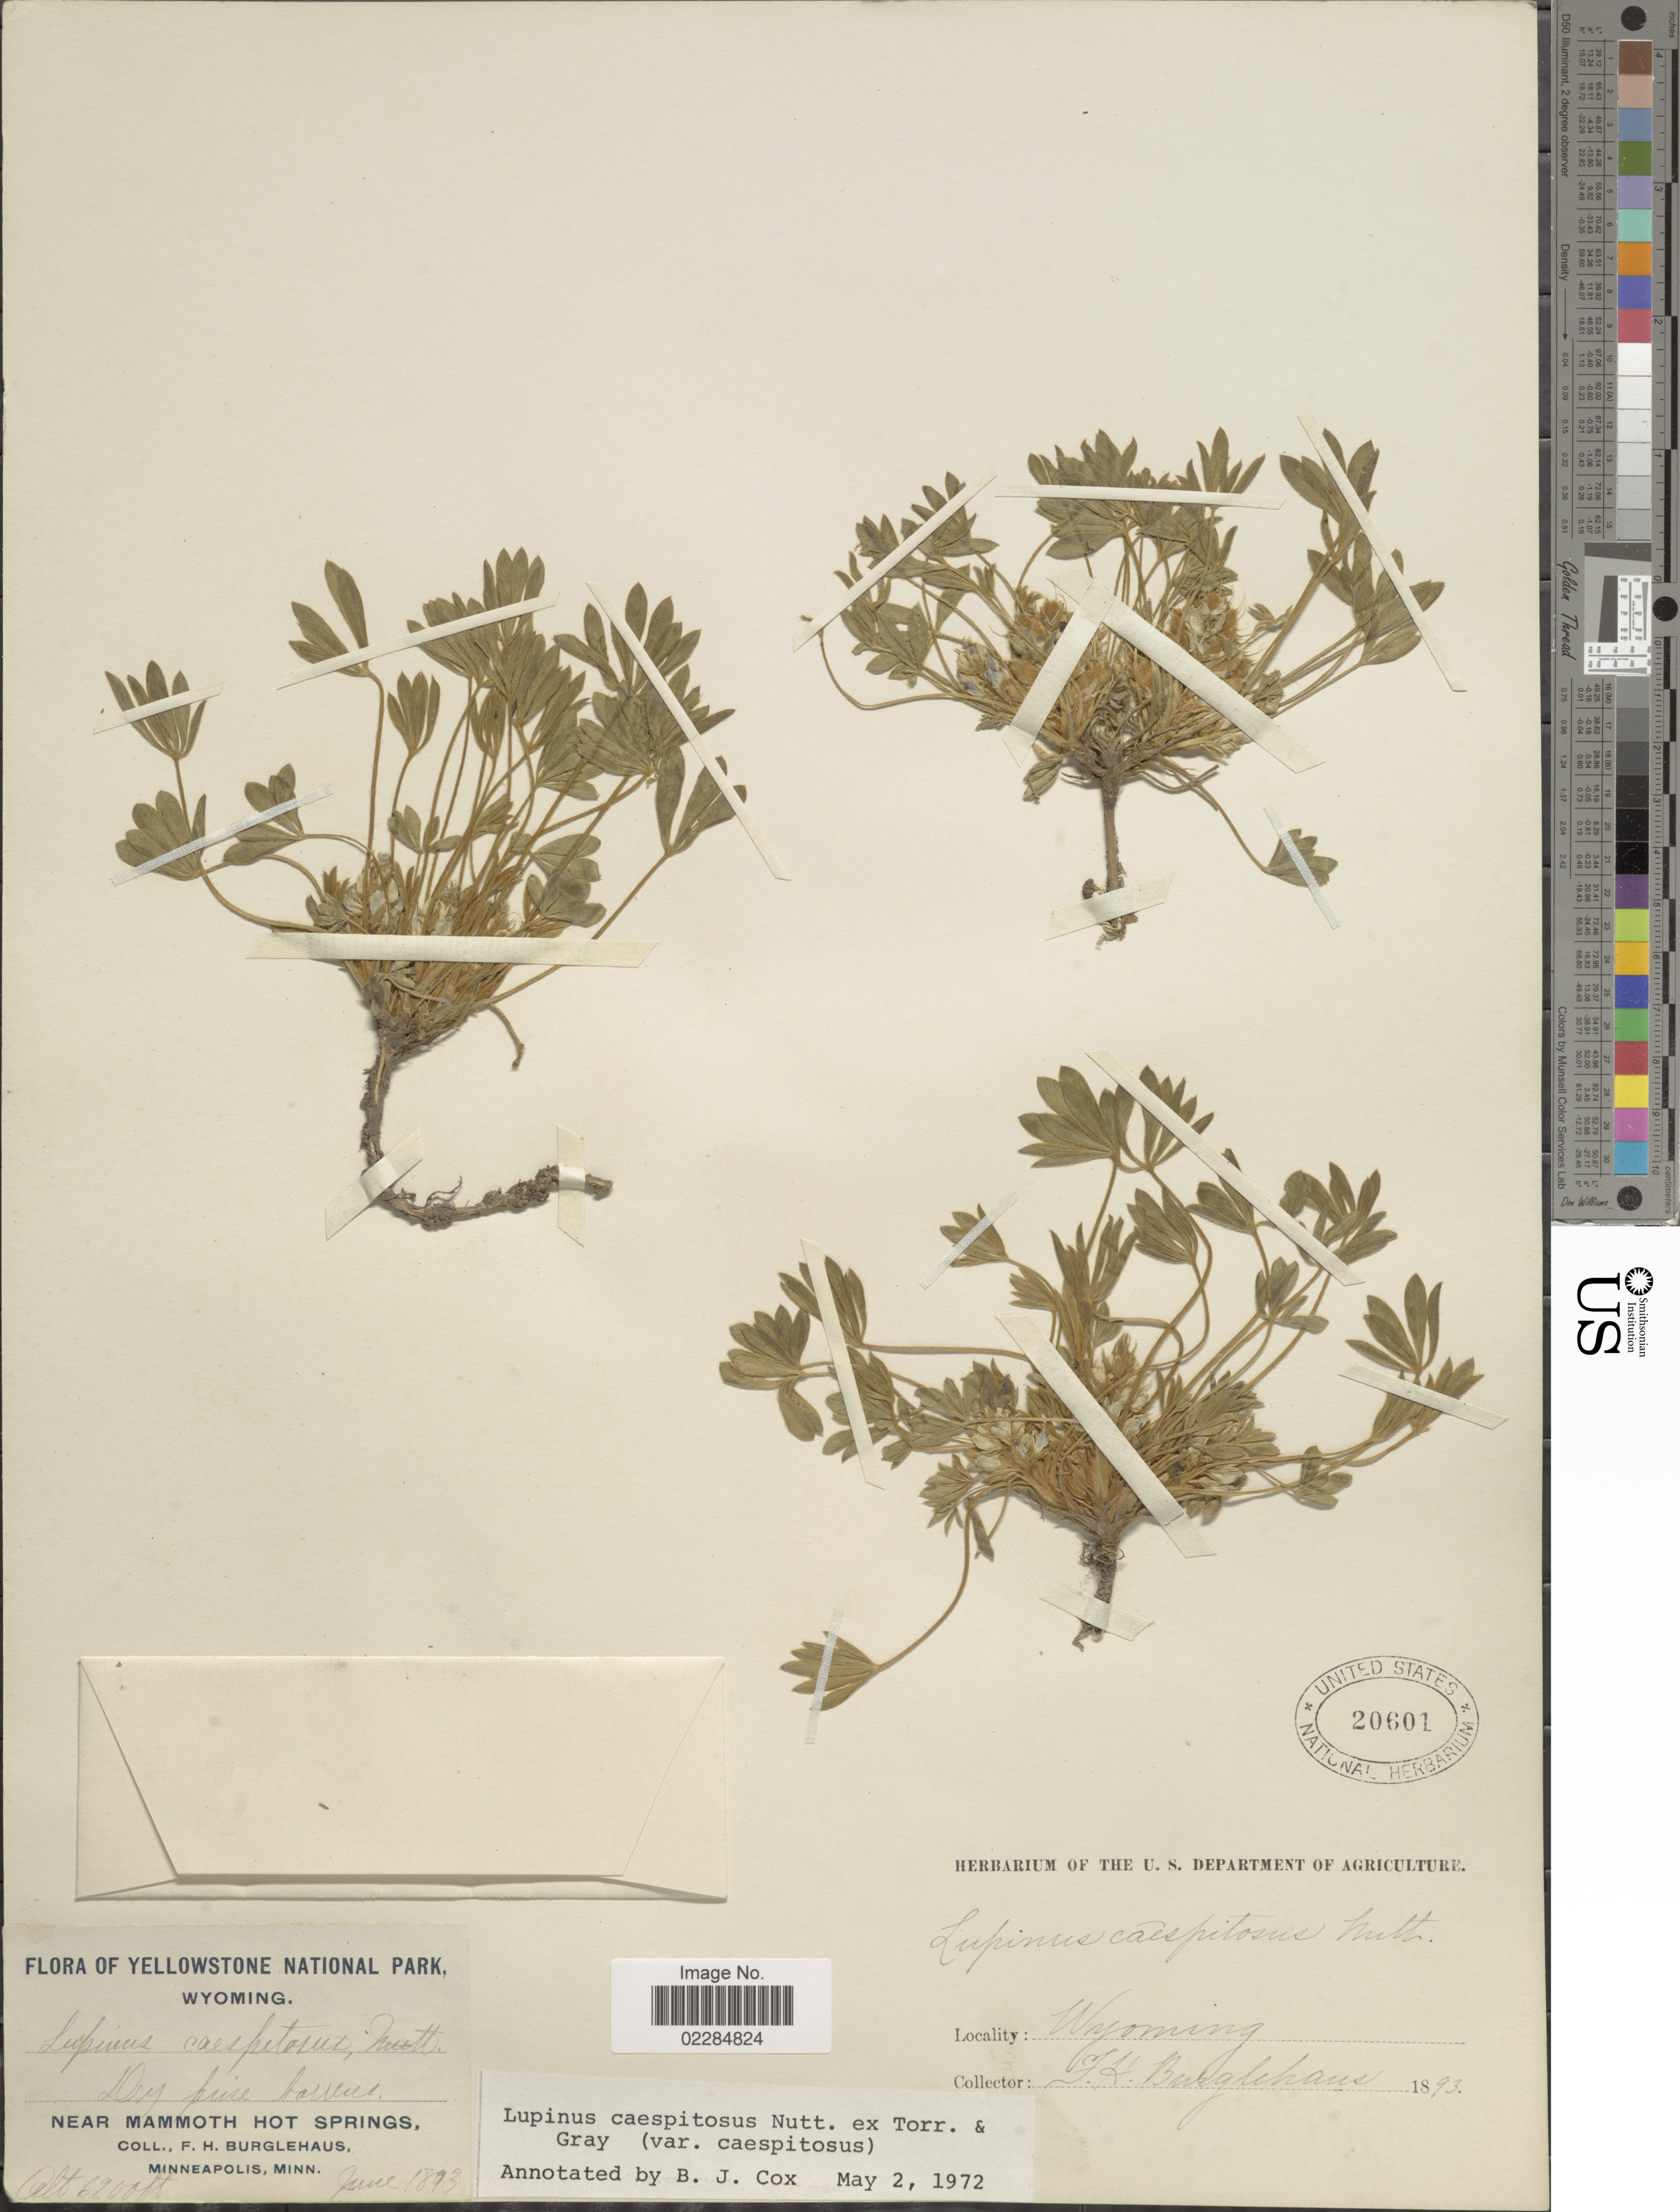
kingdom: Plantae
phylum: Tracheophyta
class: Magnoliopsida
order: Fabales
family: Fabaceae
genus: Lupinus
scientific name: Lupinus caespitosus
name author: Nutt.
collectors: F. Burglehaus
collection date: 1893-06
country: United States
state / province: Wyoming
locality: Yellowstone National Park. Dry pine barriers, near Mammoth Hot Springs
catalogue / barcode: US 20601